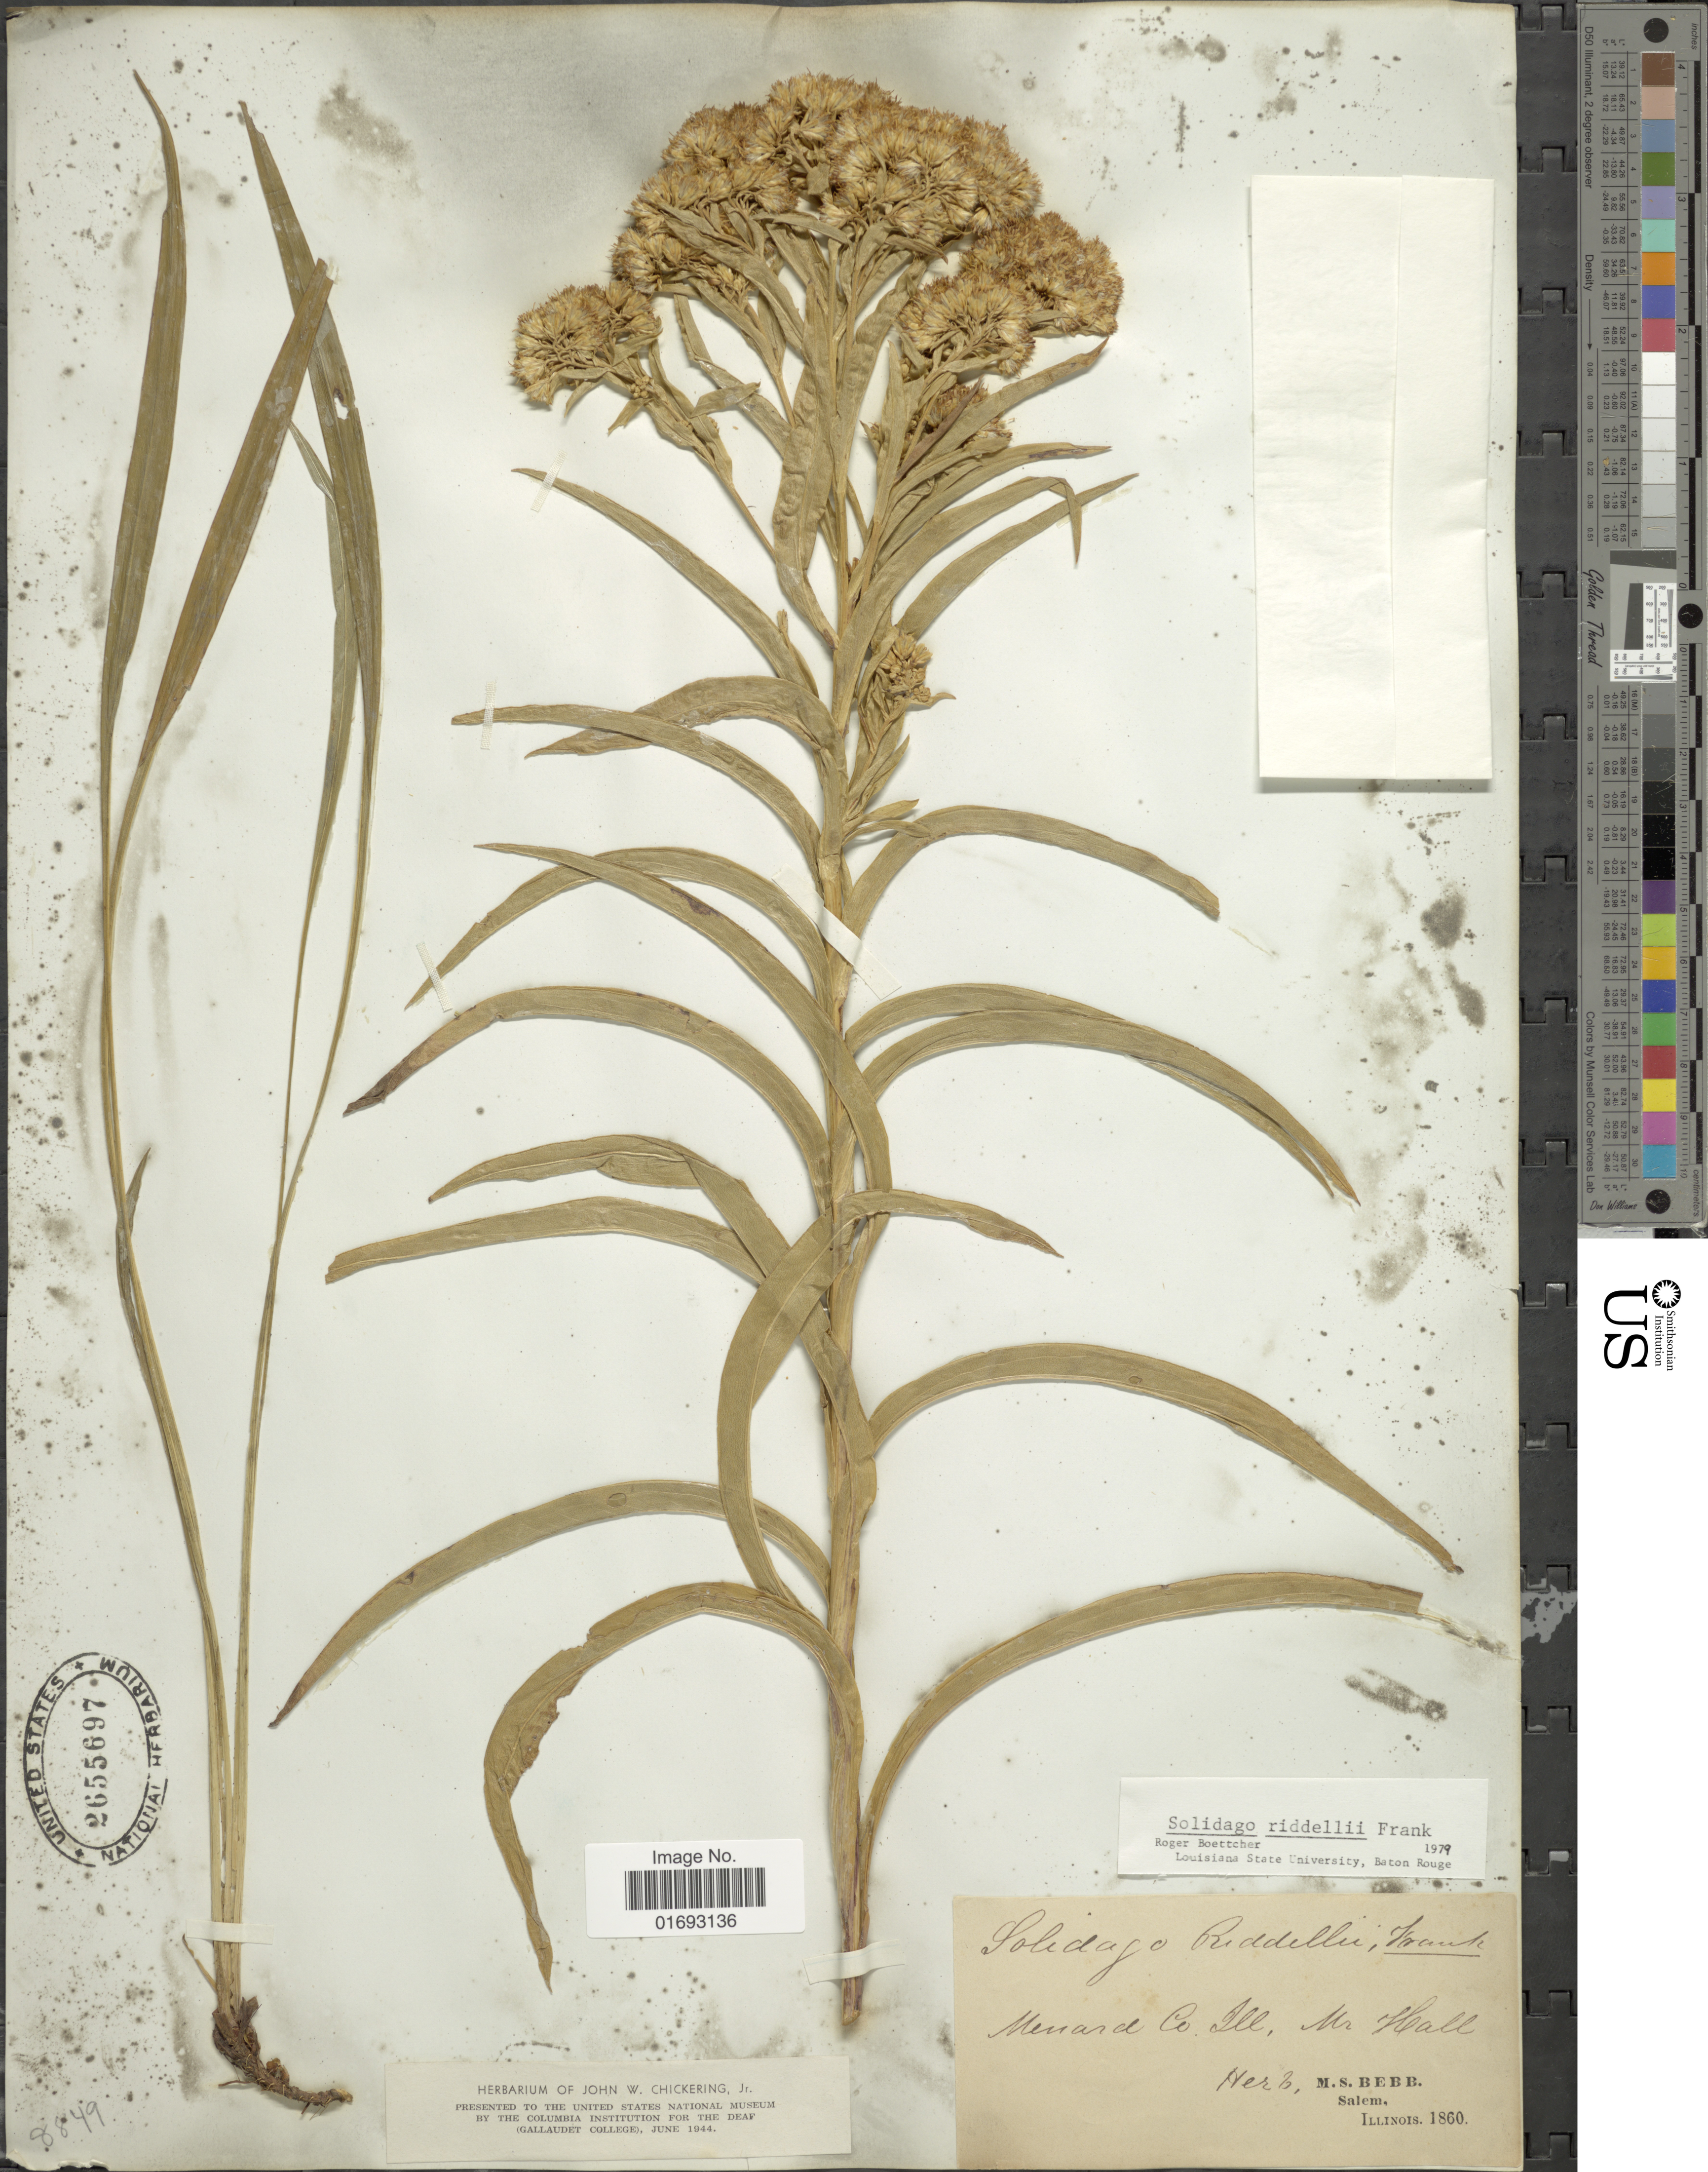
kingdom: Plantae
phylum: Tracheophyta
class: Magnoliopsida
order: Asterales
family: Asteraceae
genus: Oligoneuron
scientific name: Oligoneuron riddellii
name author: (Frank) Rydb.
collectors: ex Herb. M. S. Bebb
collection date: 1860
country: United States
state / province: Illinois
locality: Menard Co., nr Hall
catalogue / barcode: US 2655697